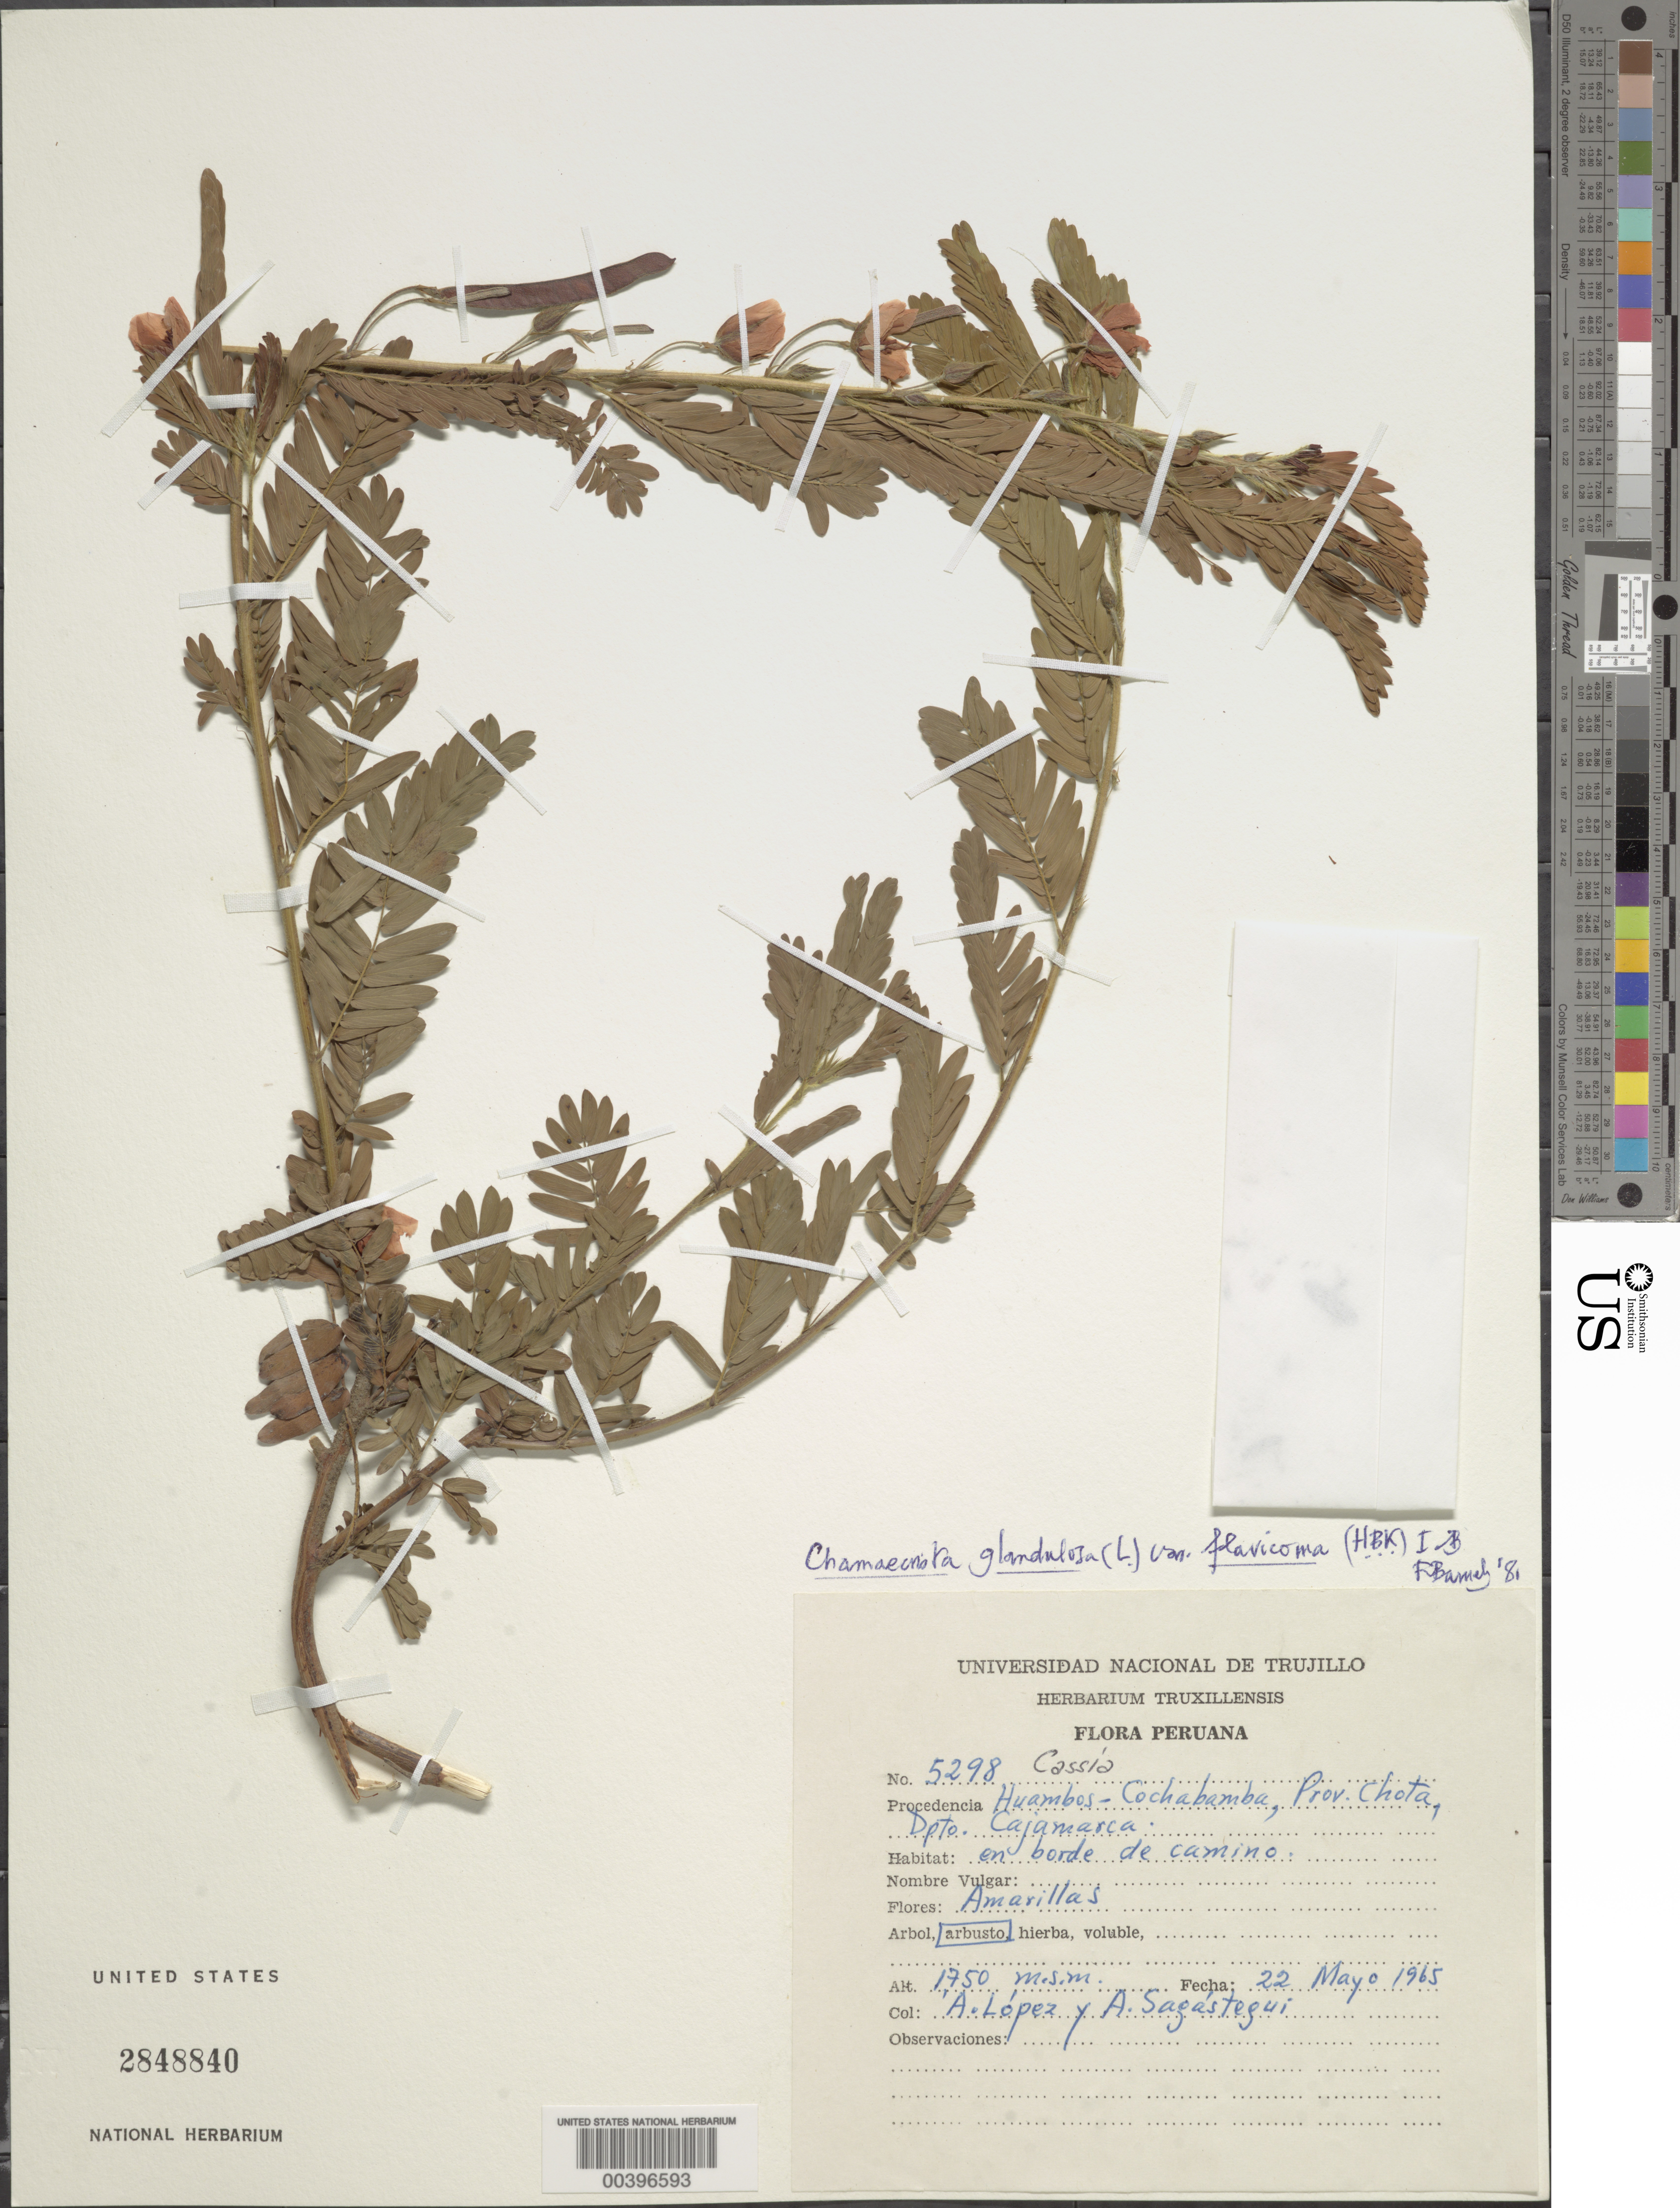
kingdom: Plantae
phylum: Tracheophyta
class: Magnoliopsida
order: Fabales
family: Fabaceae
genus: Chamaecrista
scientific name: Chamaecrista glandulosa var. flavicoma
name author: (Kunth) H.S. Irwin & Barneby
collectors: A. López M. & A. Sagástegui A.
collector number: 5298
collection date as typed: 22 May 1965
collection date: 1965-05-22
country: Peru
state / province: Cajamarca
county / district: Chota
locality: Huambos - Cochabamba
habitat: En borde de camino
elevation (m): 1750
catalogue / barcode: US 2848840